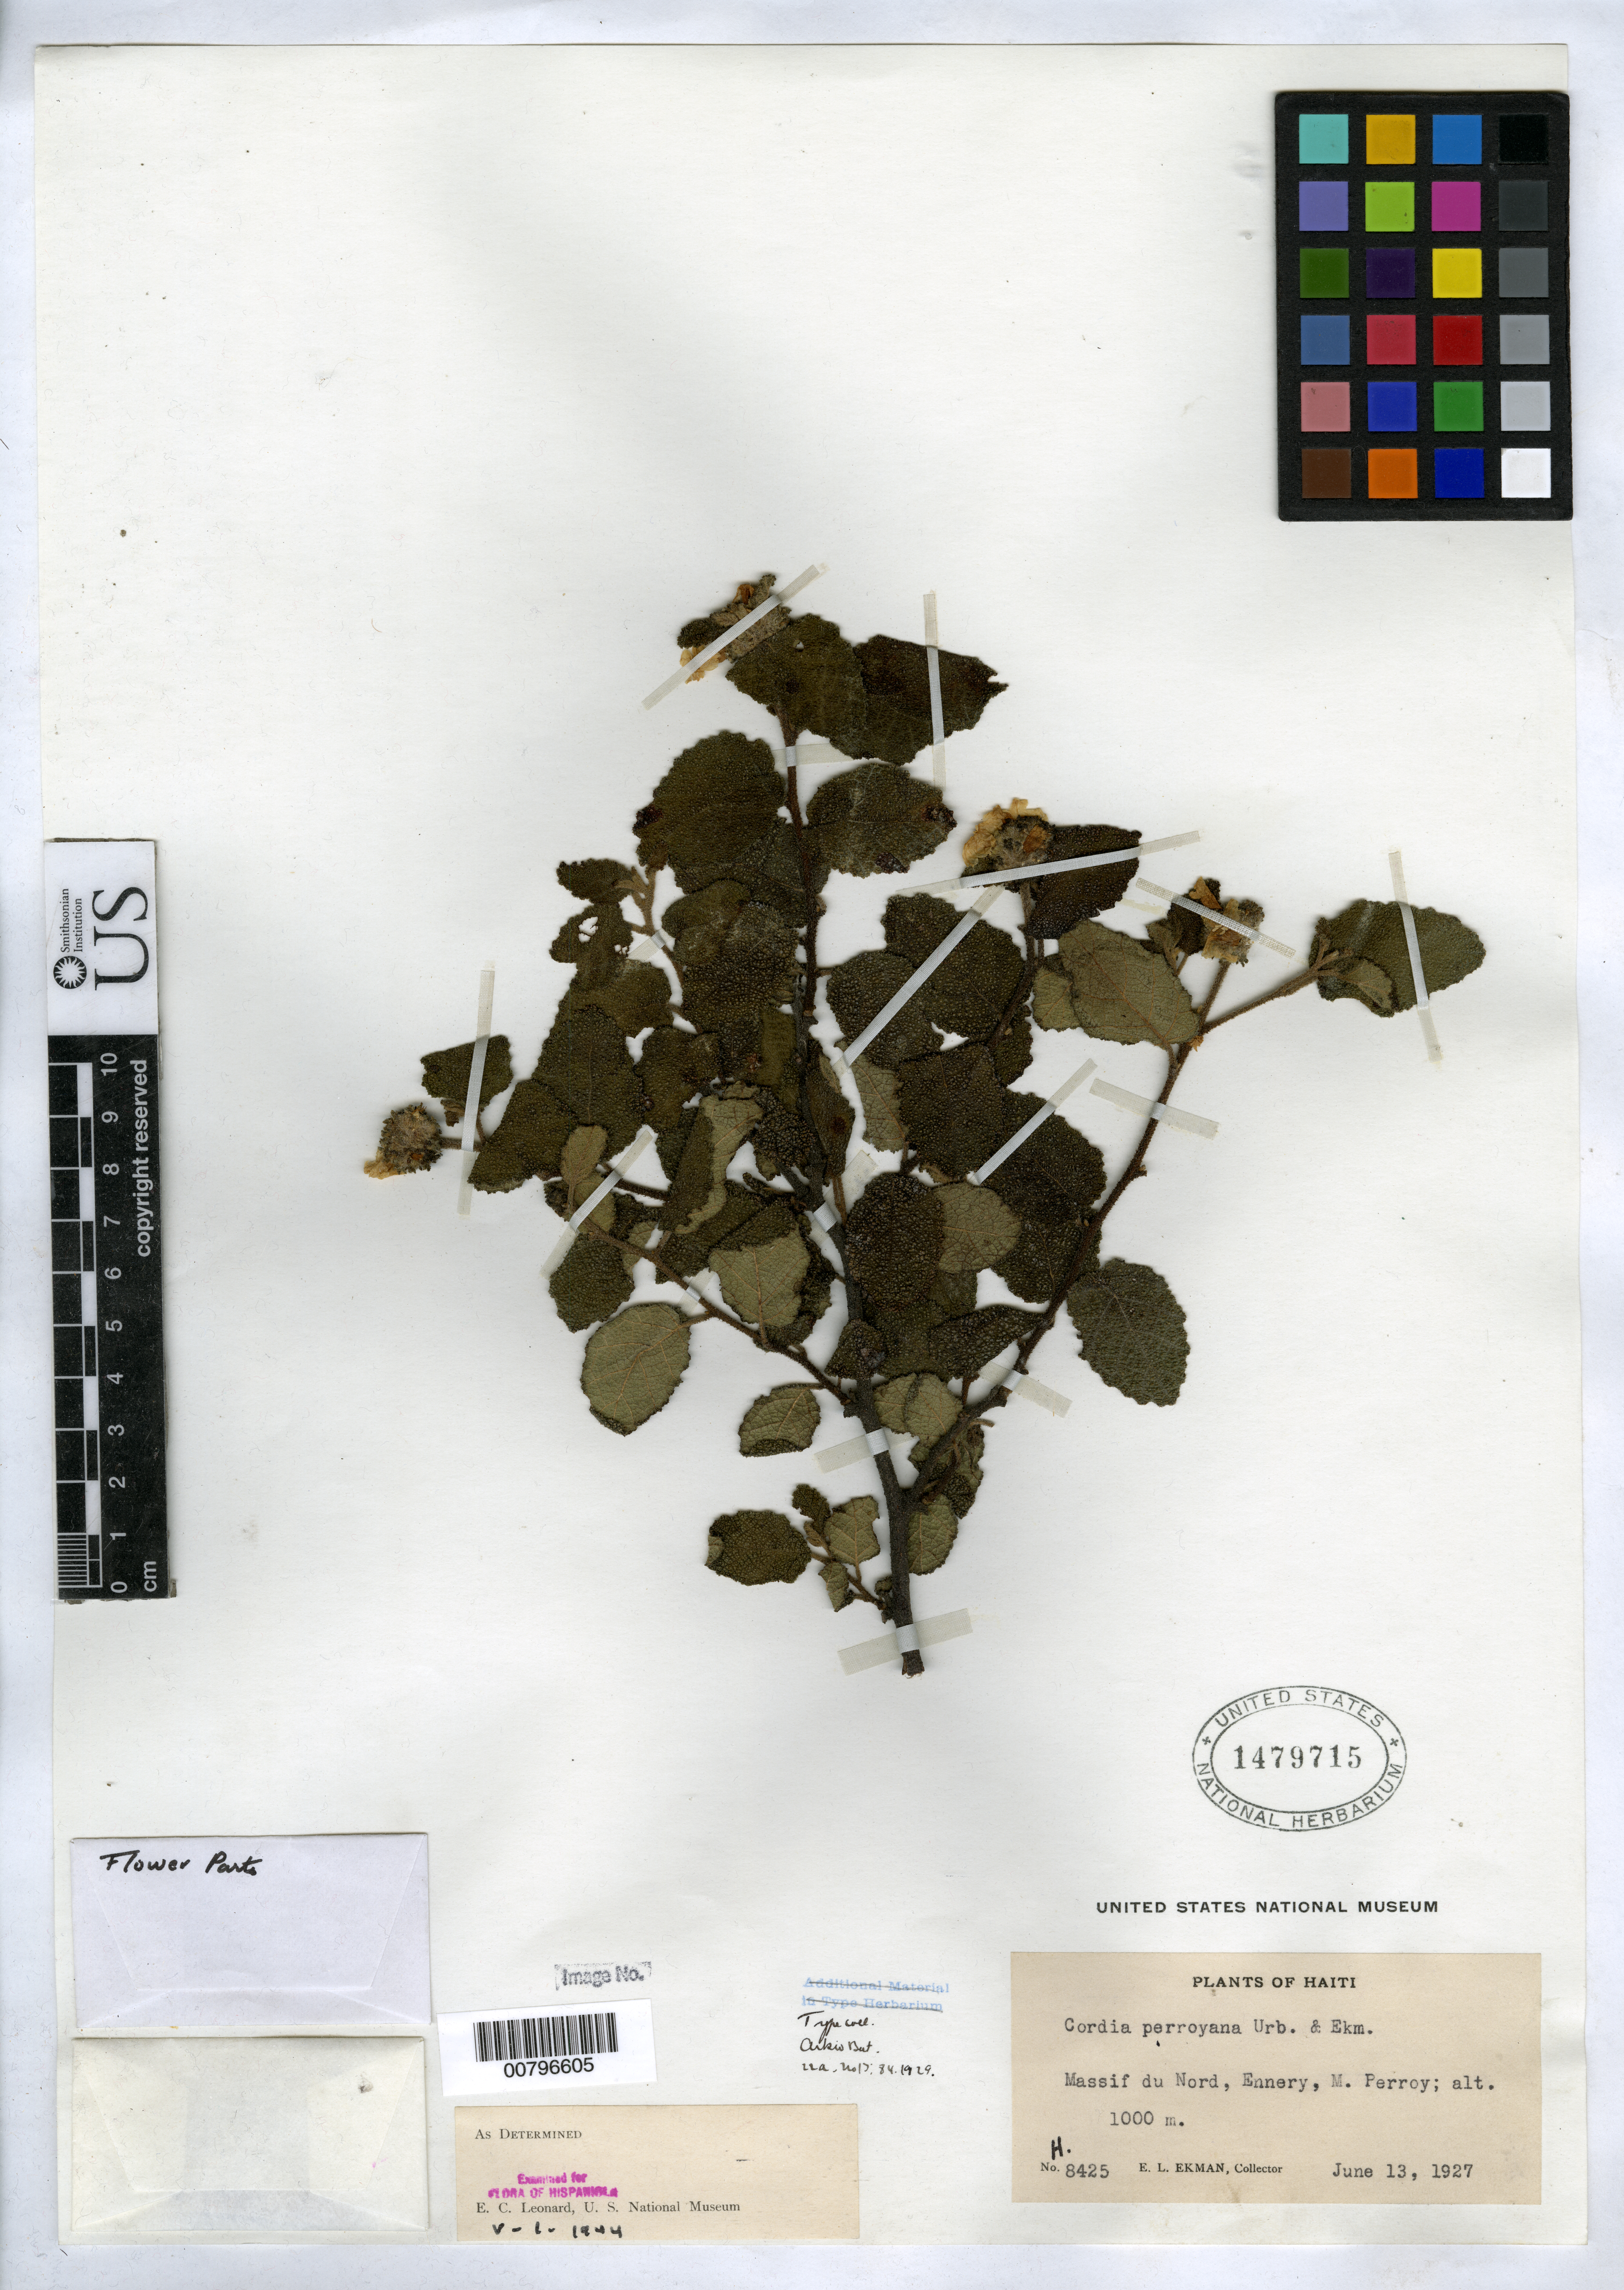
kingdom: Plantae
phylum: Tracheophyta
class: Magnoliopsida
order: Boraginales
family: Cordiaceae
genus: Cordia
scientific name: Cordia perroyana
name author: Urb. & Ekman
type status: Isotype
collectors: E. L. Ekman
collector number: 8425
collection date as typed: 13 Jun 1927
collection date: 1927-06-13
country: Haiti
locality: Massif du Nord, Ennery, M. Perroy.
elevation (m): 305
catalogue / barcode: US 1479715